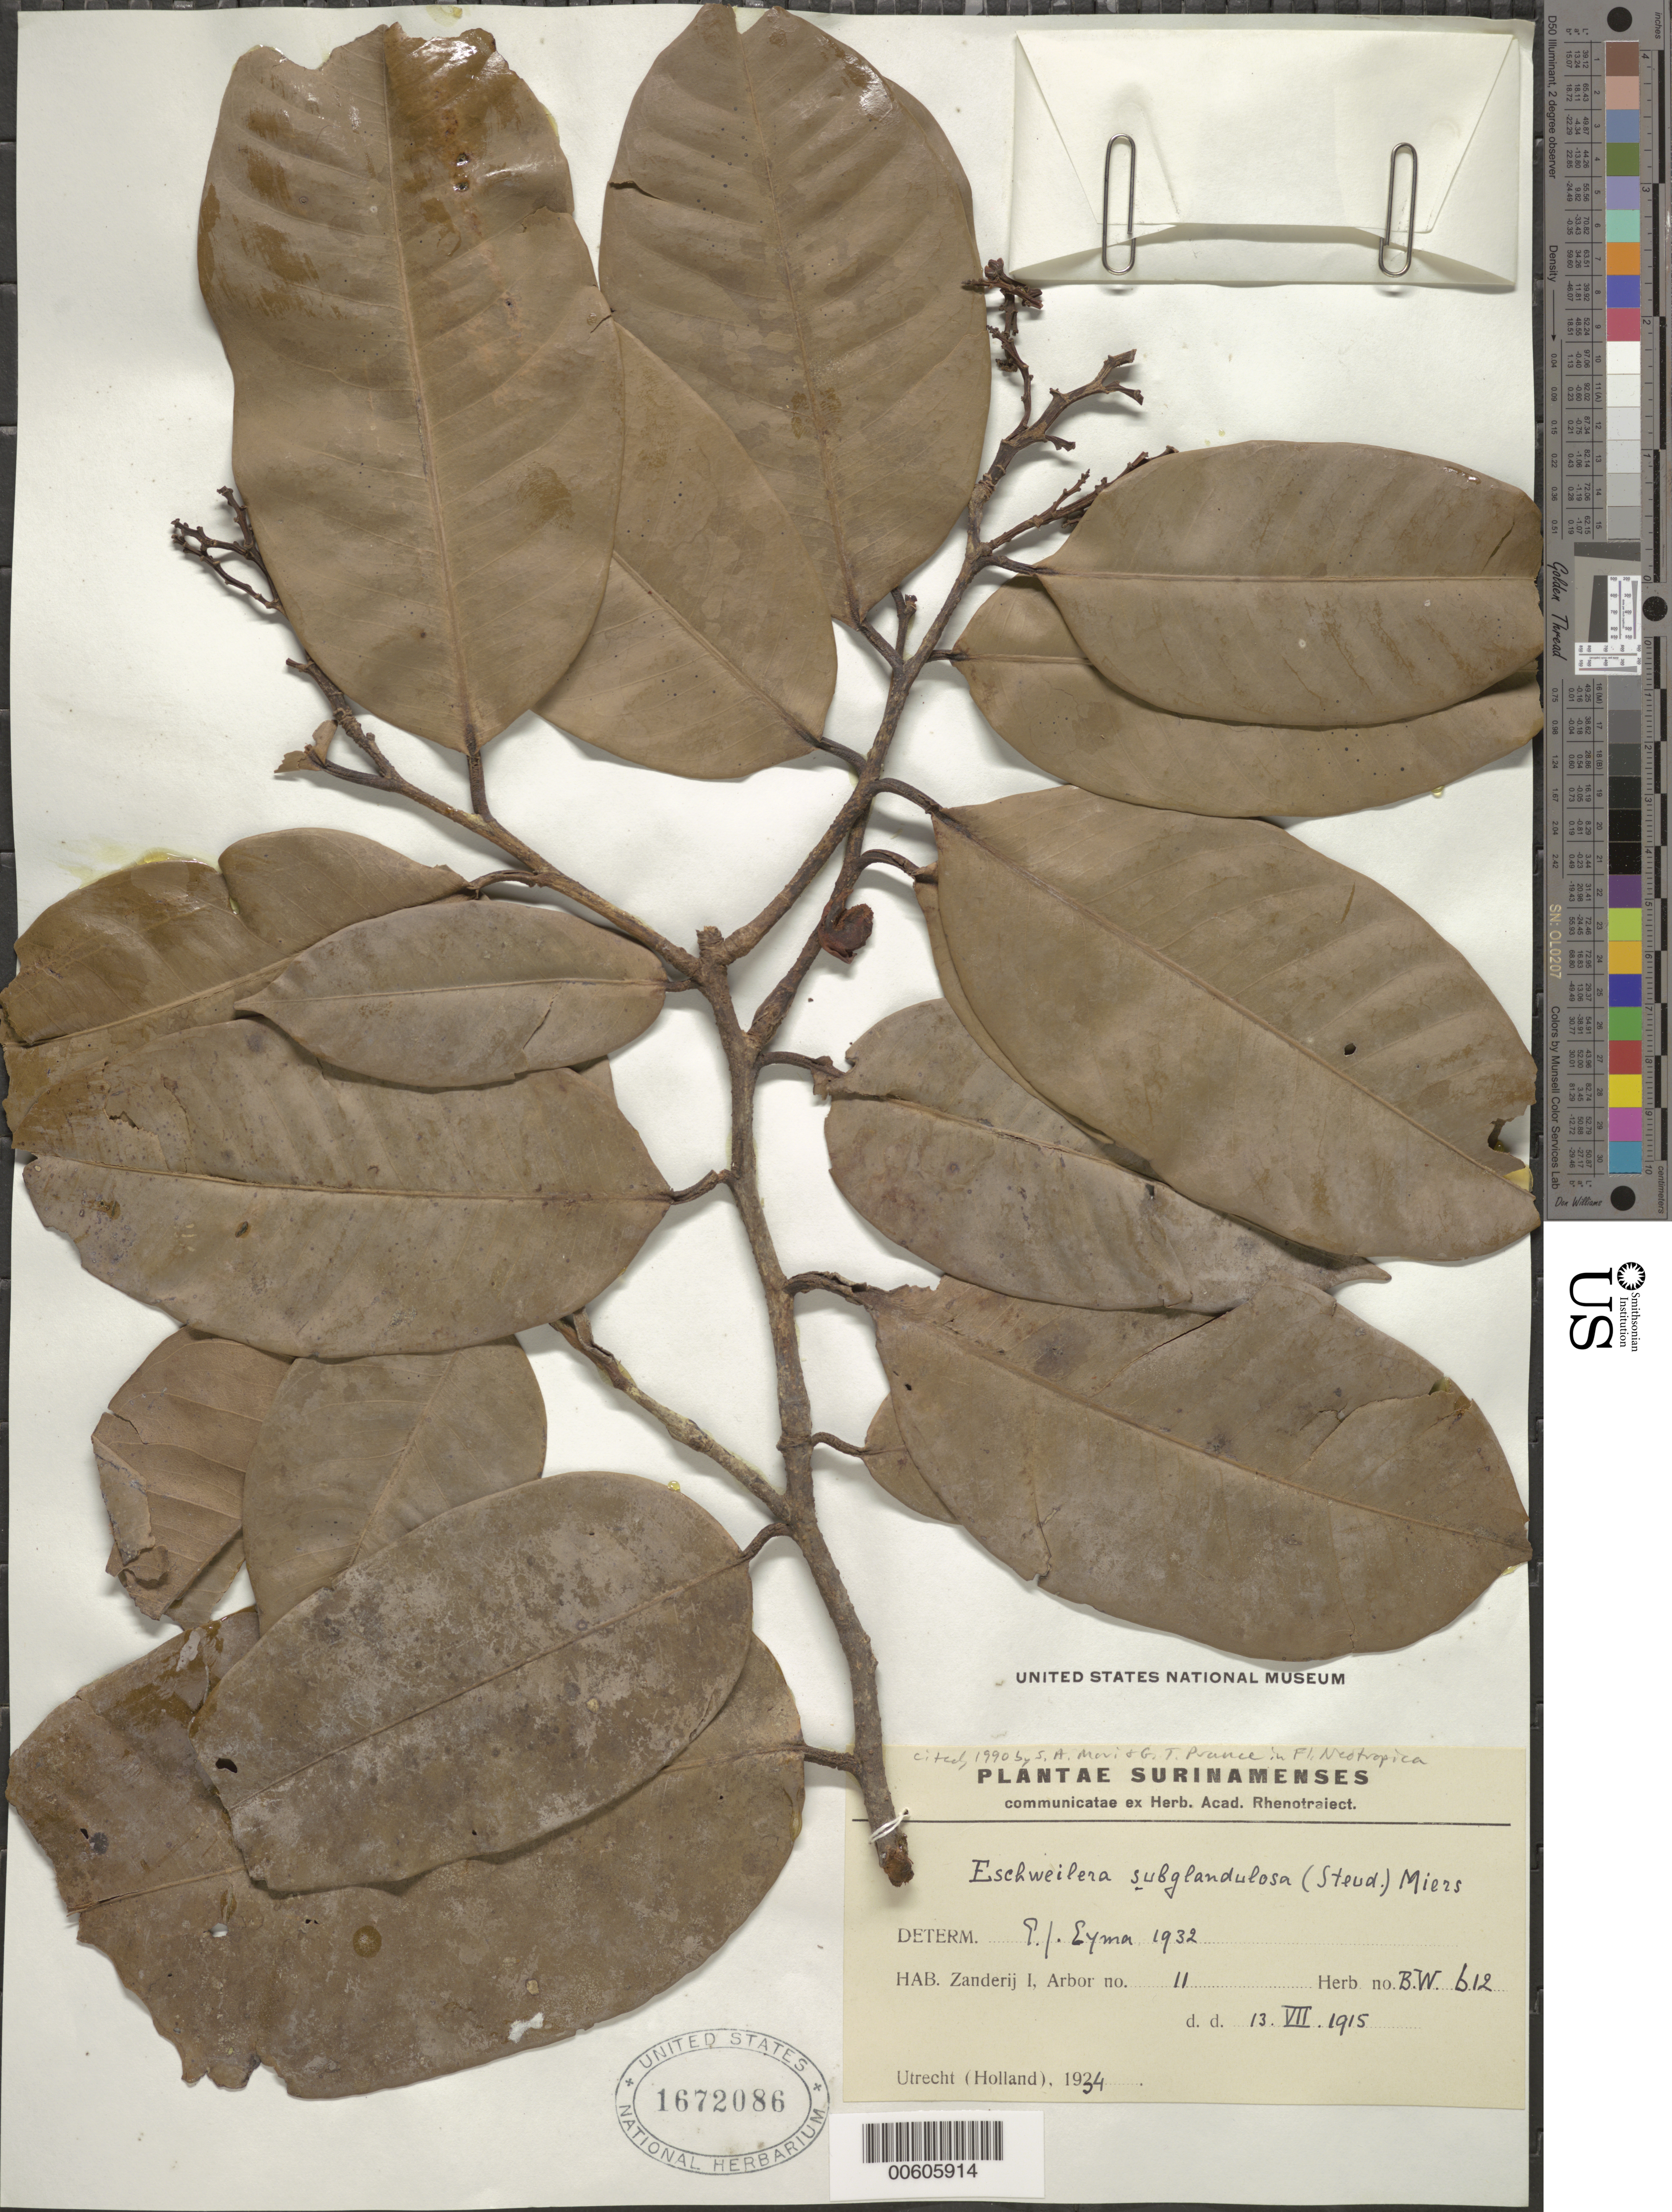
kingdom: Plantae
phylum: Tracheophyta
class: Magnoliopsida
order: Ericales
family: Lecythidaceae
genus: Eschweilera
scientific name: Eschweilera subglandulosa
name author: (Steud. ex Berg) Miers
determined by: Mori, Scott A.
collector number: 612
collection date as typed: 13-Jul-15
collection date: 1915-07-13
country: Suriname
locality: Zanderij I., Forest Reserve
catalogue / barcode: US 1672086